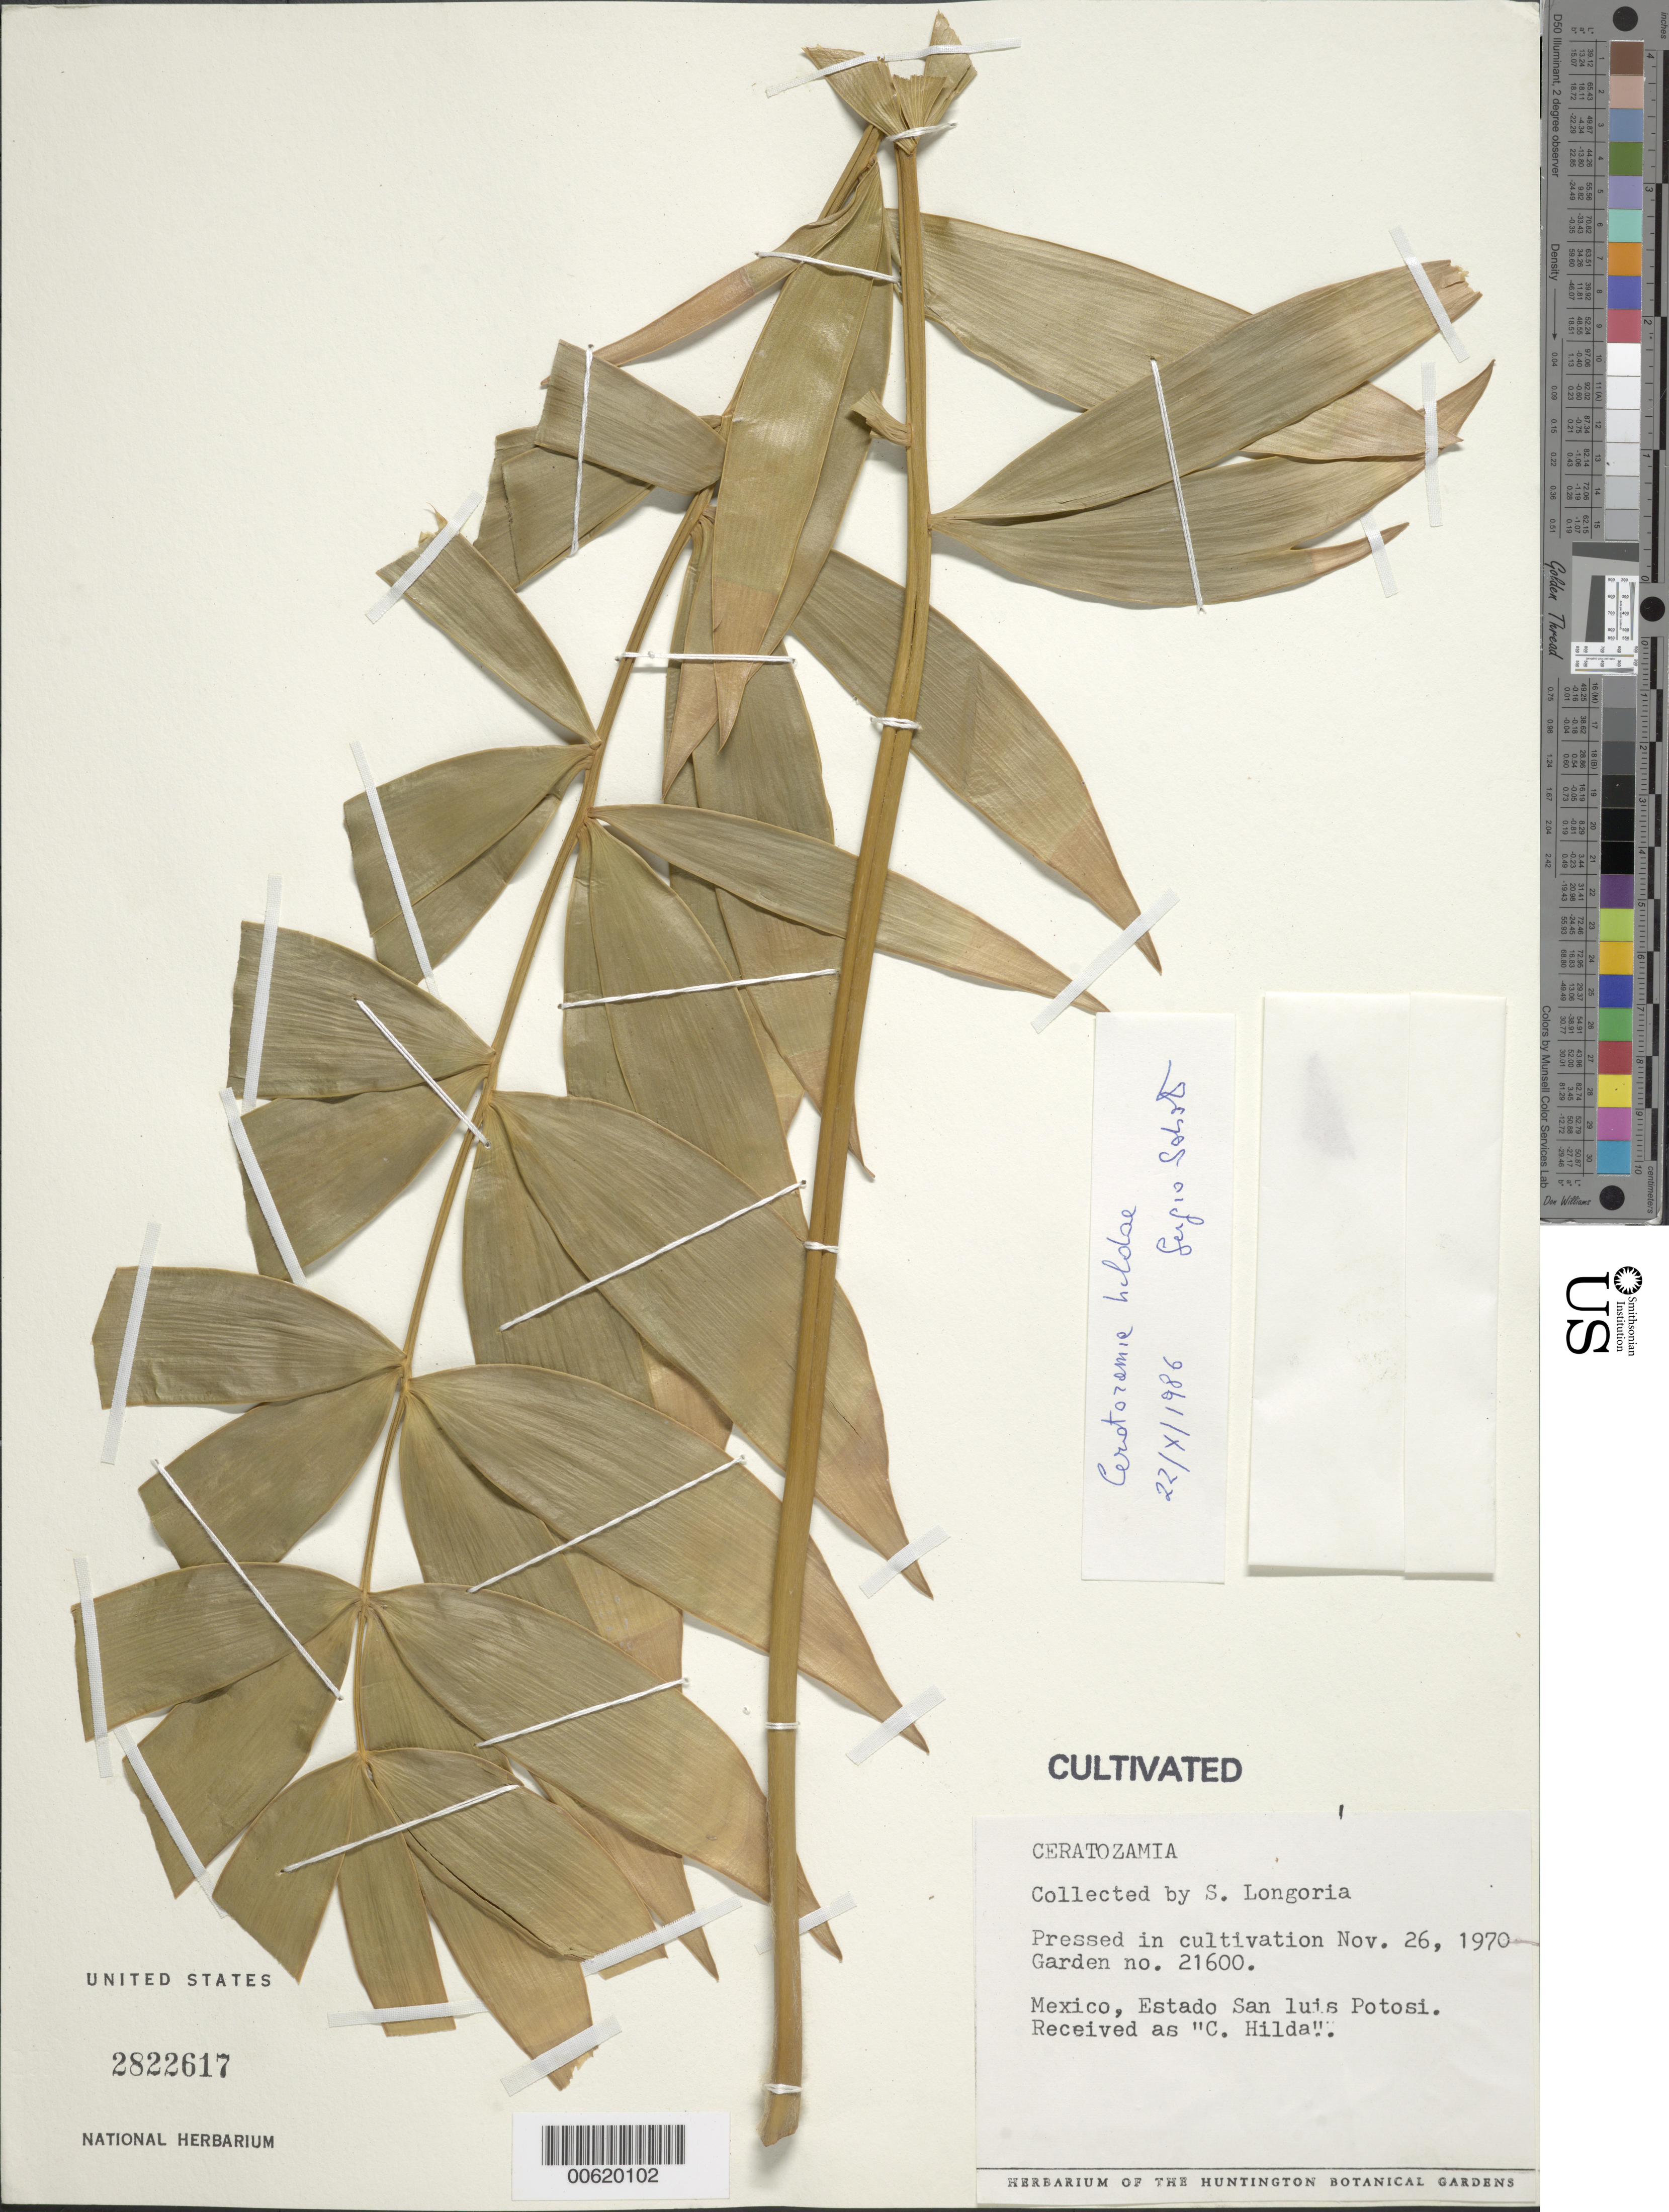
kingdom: Plantae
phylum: Tracheophyta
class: Cycadopsida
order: Cycadales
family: Zamiaceae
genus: Ceratozamia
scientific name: Ceratozamia hildae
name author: G.P. Landry & M.C. Wilson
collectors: S. Longoria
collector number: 21600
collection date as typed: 26 Nov 1970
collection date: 1970-11-26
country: Mexico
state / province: San Luis Potosí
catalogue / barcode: US 2822617